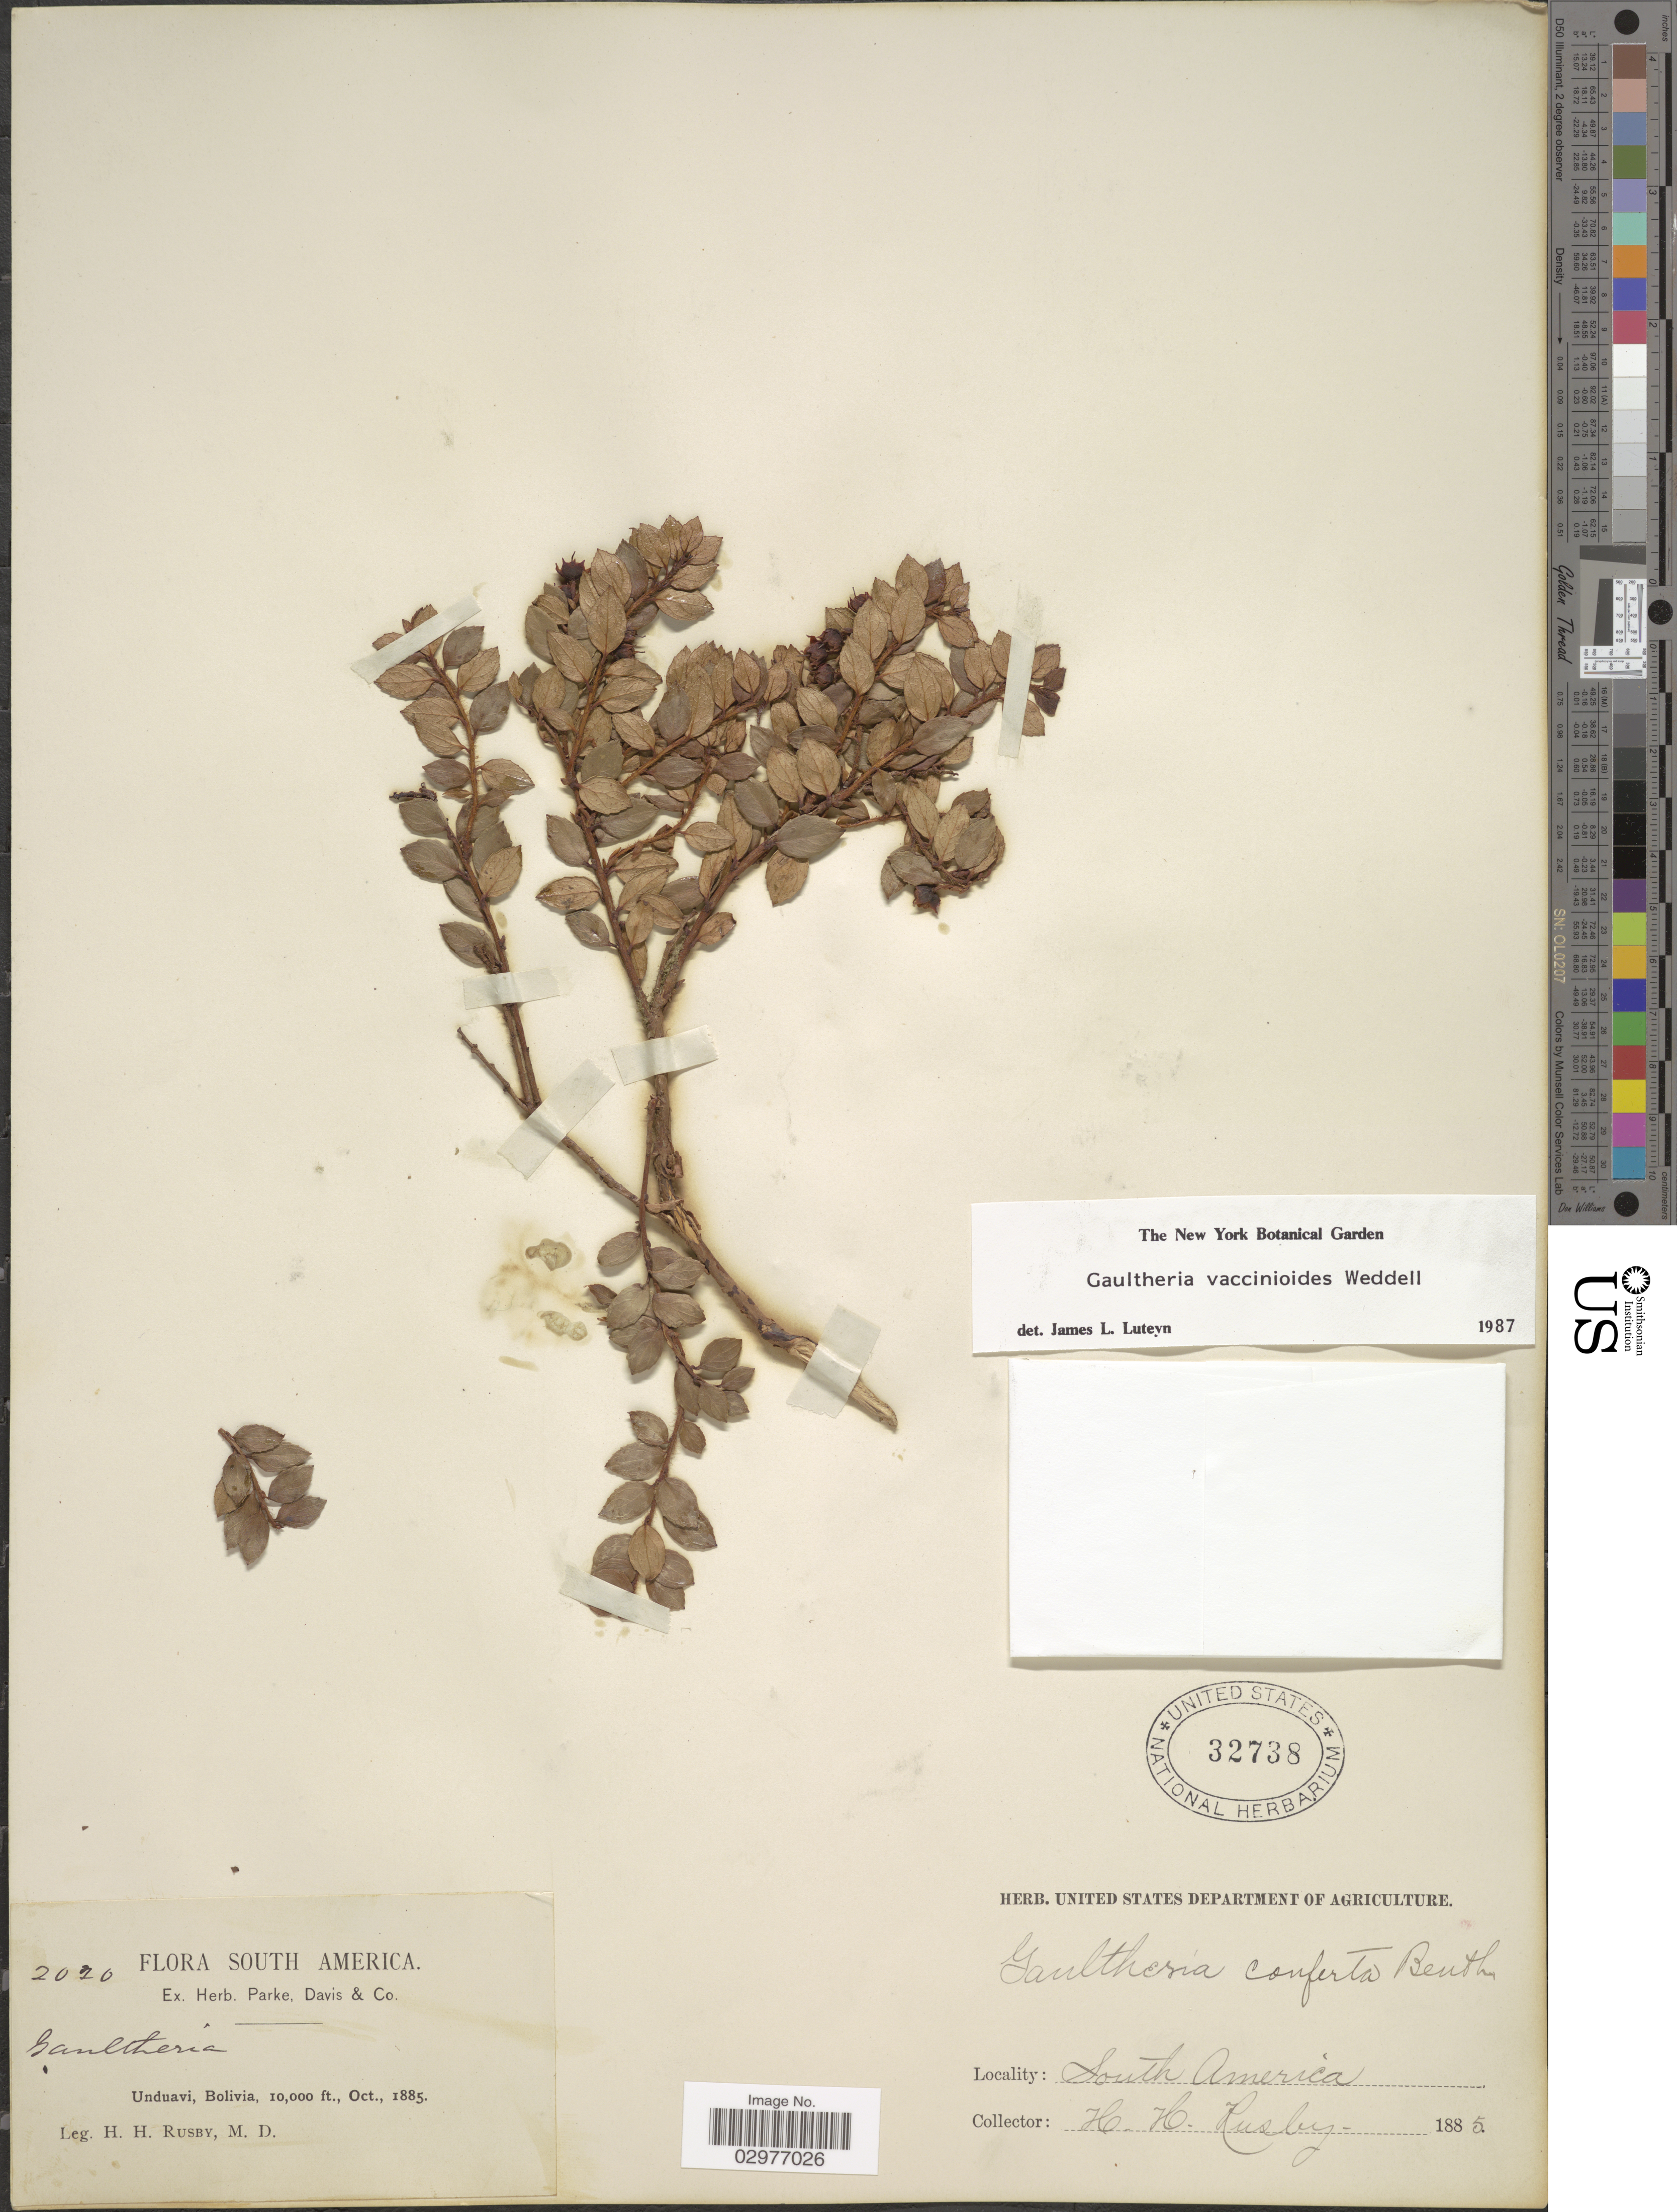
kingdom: Plantae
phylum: Tracheophyta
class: Magnoliopsida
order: Ericales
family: Ericaceae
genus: Gaultheria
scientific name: Gaultheria vaccinioides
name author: Wedd.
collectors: H. H. Rusby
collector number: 2026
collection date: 1885-10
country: Bolivia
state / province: La Paz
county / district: Nor Yungas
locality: Unduavi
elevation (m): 3048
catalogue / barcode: US 32738